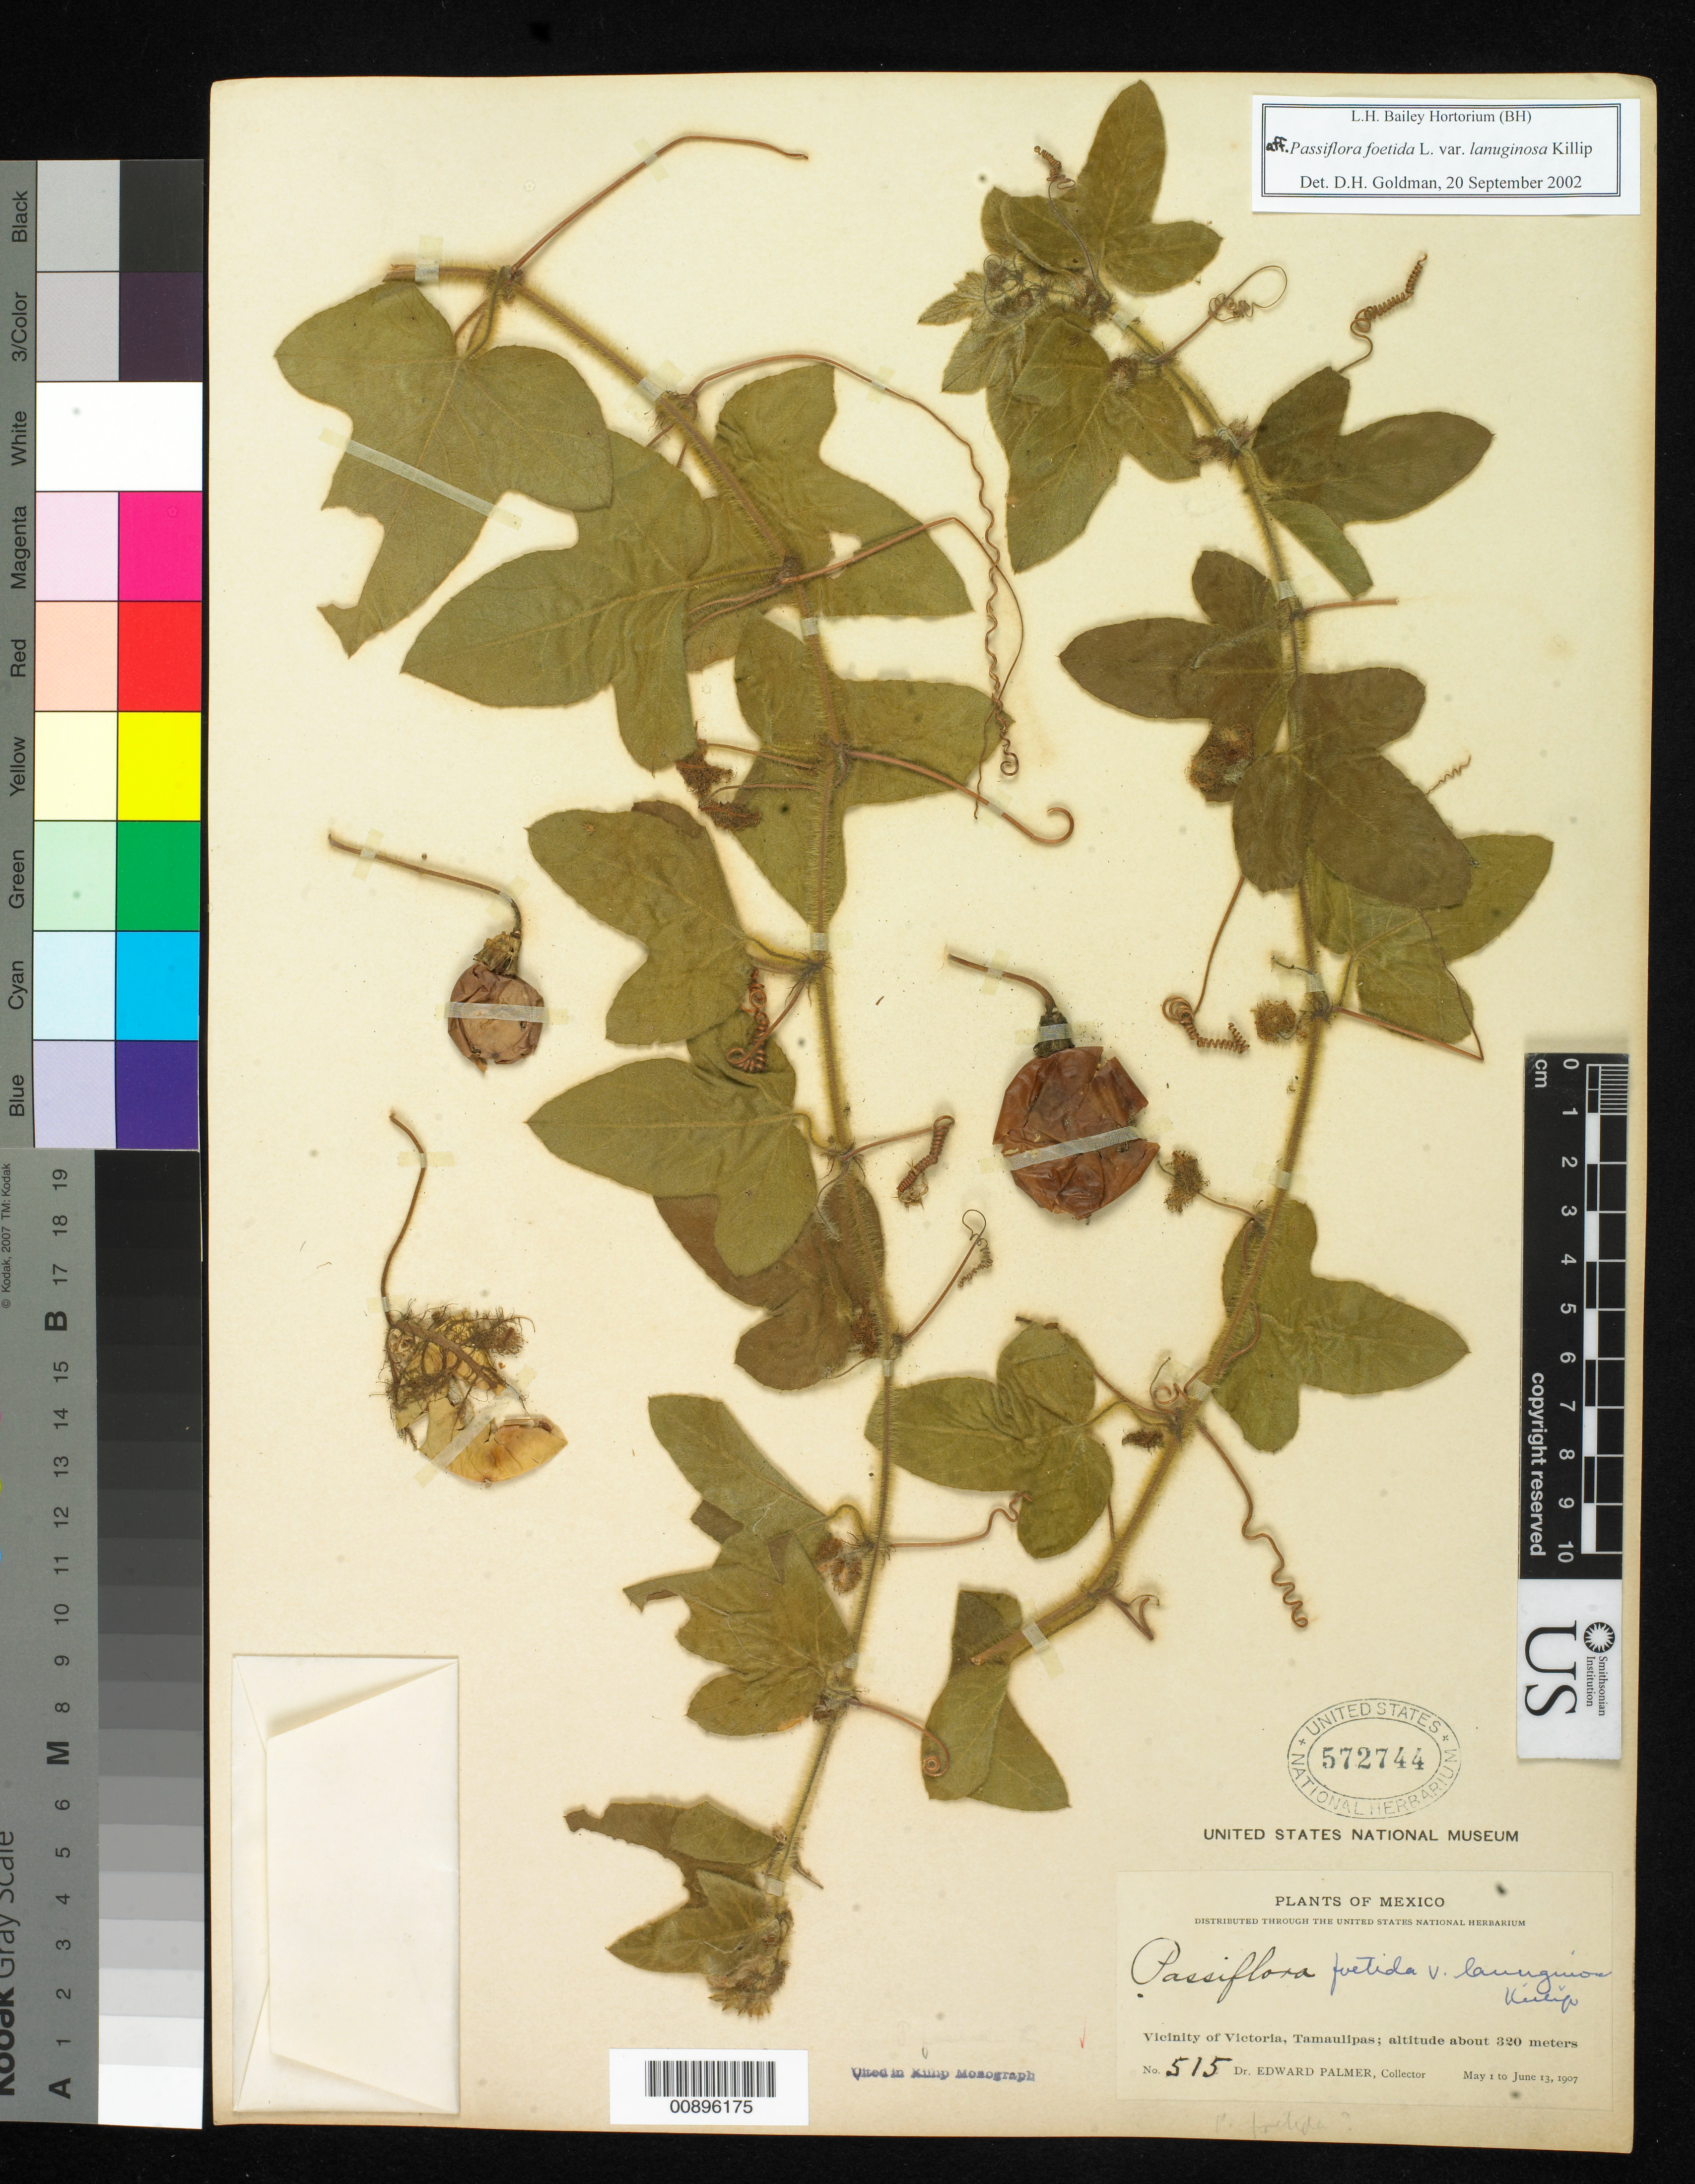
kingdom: Plantae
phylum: Tracheophyta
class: Magnoliopsida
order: Malpighiales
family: Passifloraceae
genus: Passiflora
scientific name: Passiflora foetida var. lanuginosa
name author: Killip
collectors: E. Palmer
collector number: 515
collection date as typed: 01 May 1907 to 13 Jun 1907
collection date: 1907-05-01/1907-06-13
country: Mexico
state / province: Tamaulipas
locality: Vicinity of Victoria.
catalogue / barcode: US 572744